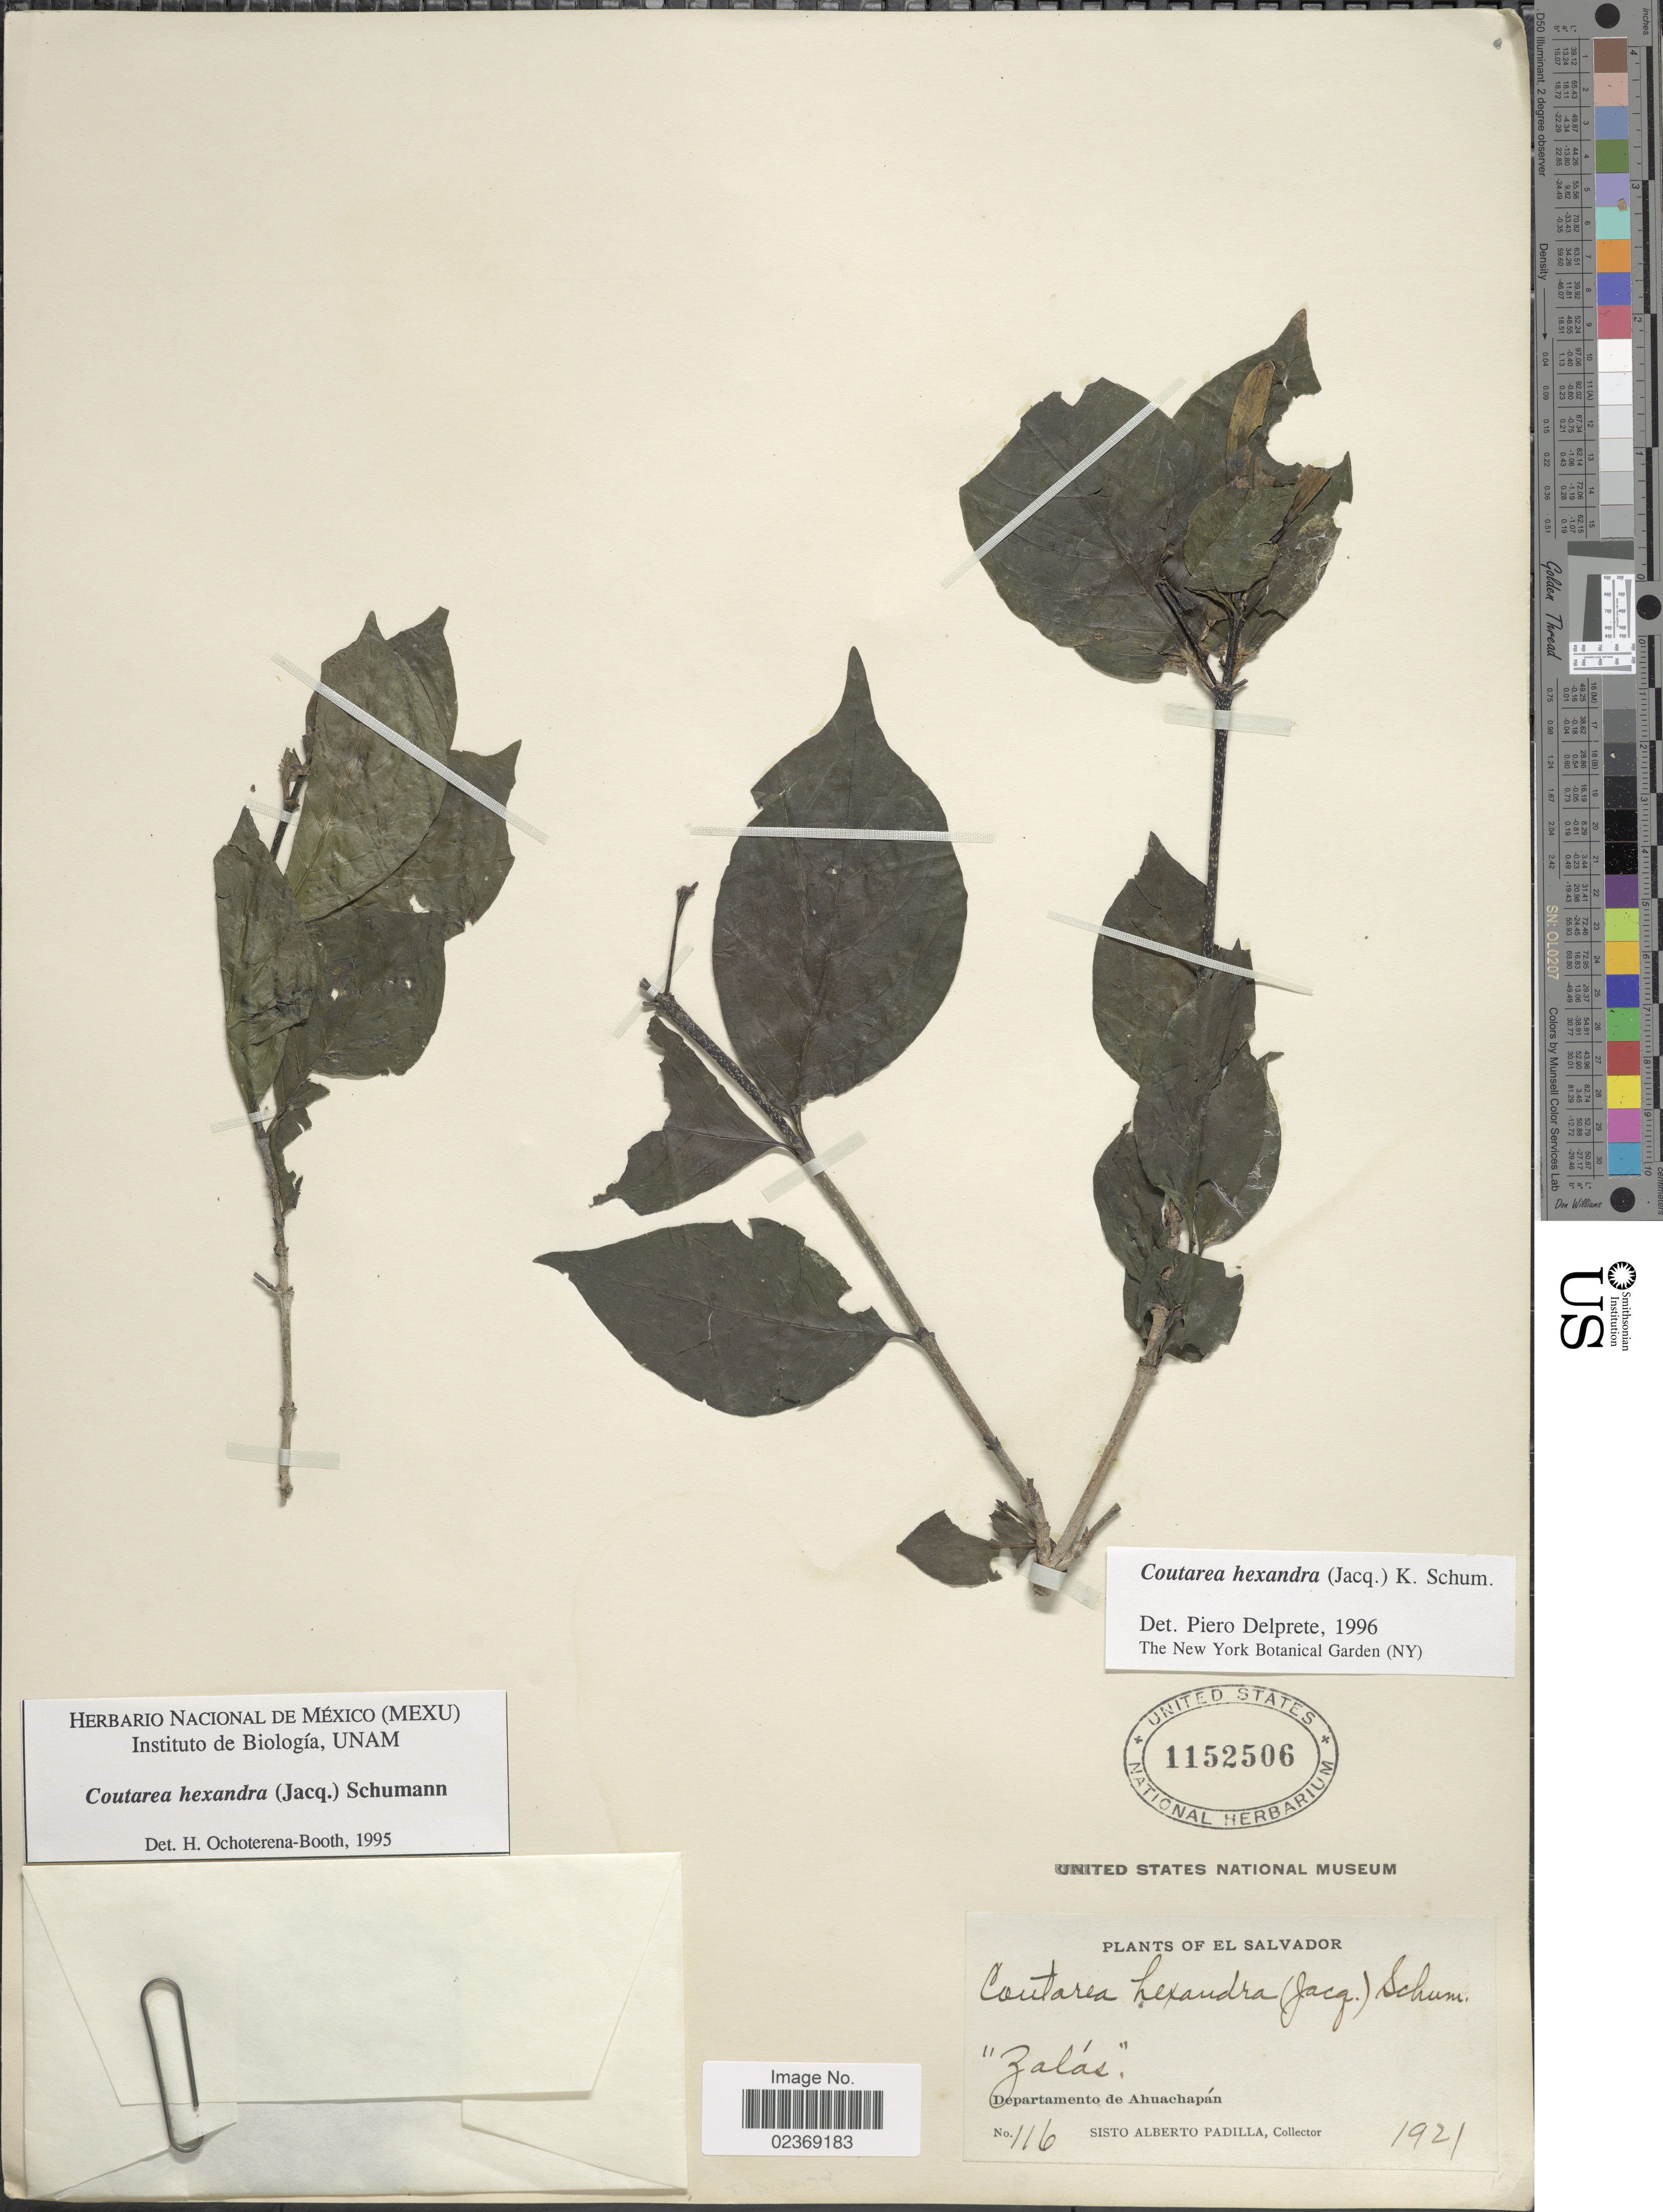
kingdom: Plantae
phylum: Tracheophyta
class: Magnoliopsida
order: Gentianales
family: Rubiaceae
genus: Coutarea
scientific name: Coutarea hexandra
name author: (Jacq.) K. Schum.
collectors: S. A. Padilla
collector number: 116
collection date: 1921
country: El Salvador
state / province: Ahuachapan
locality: Departamento de Ahuachapan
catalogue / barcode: US 1152506